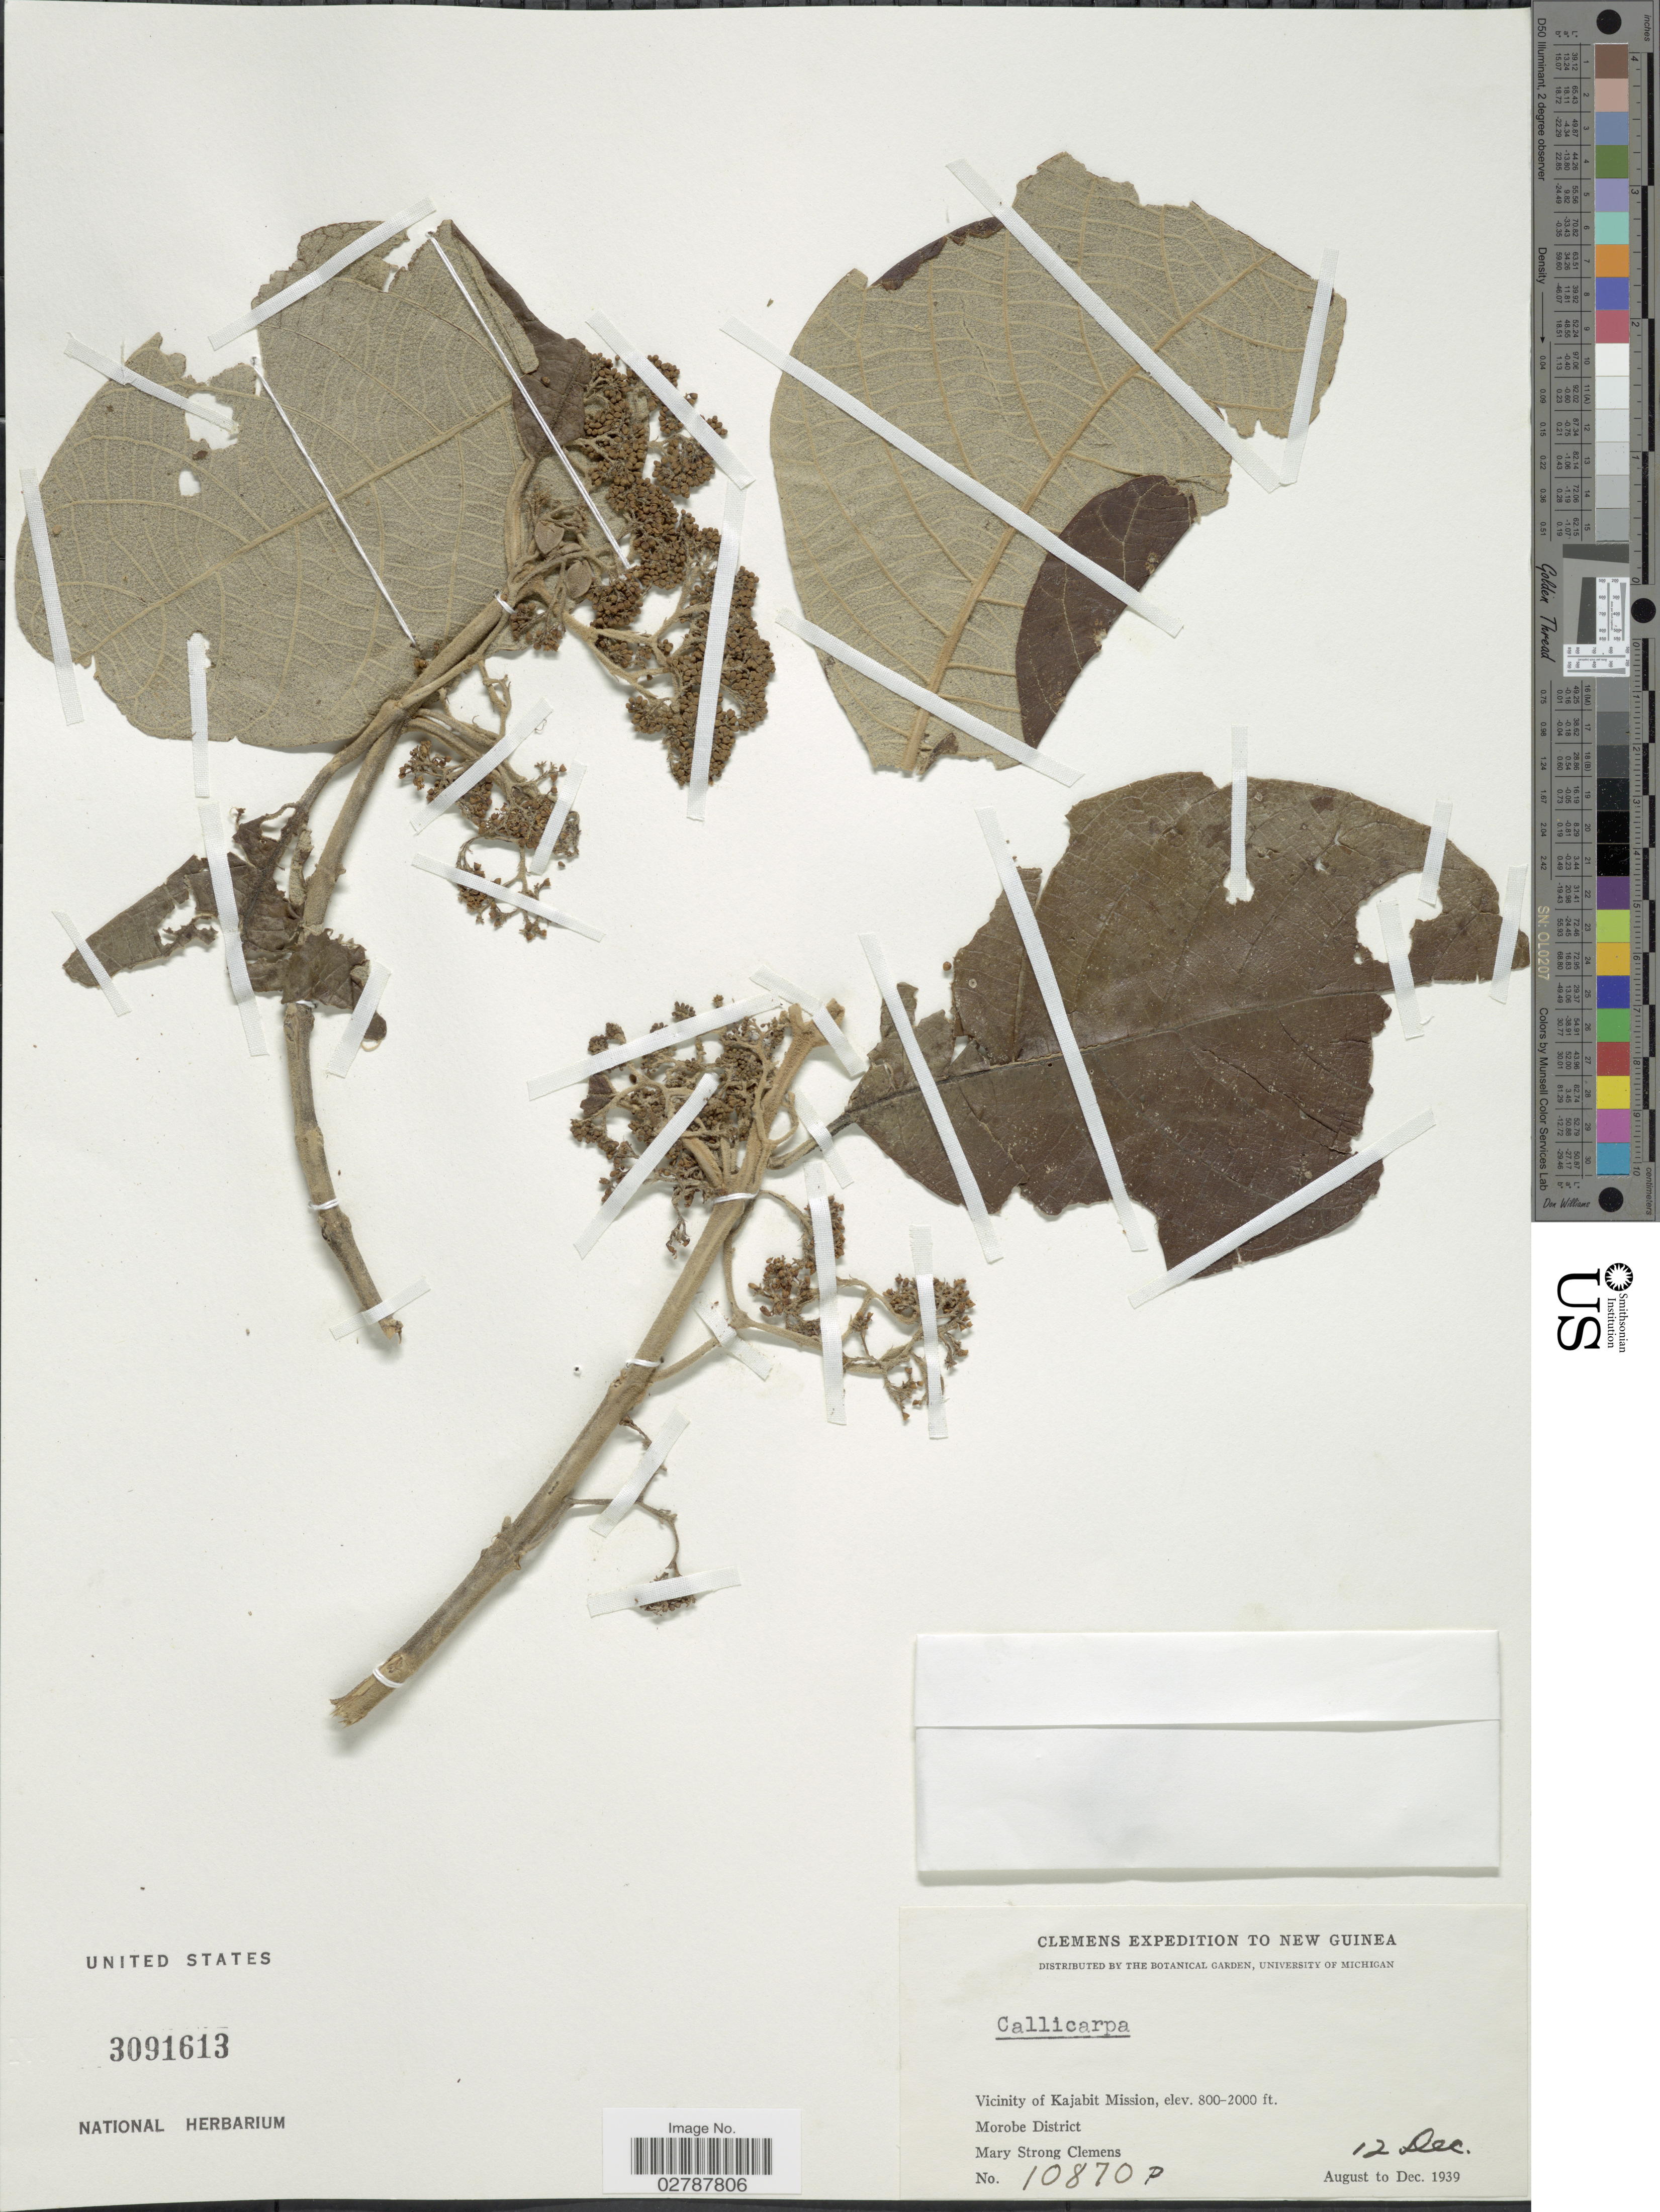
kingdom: Plantae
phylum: Tracheophyta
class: Magnoliopsida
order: Lamiales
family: Lamiaceae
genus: Callicarpa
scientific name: Callicarpa sp.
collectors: M. S. Clemens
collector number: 10870P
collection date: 1939-12-12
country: Papua New Guinea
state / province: Morobe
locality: New Guinea. Vicinity of Kajabit Mission. Morobe District.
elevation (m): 244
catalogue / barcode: US 3091613